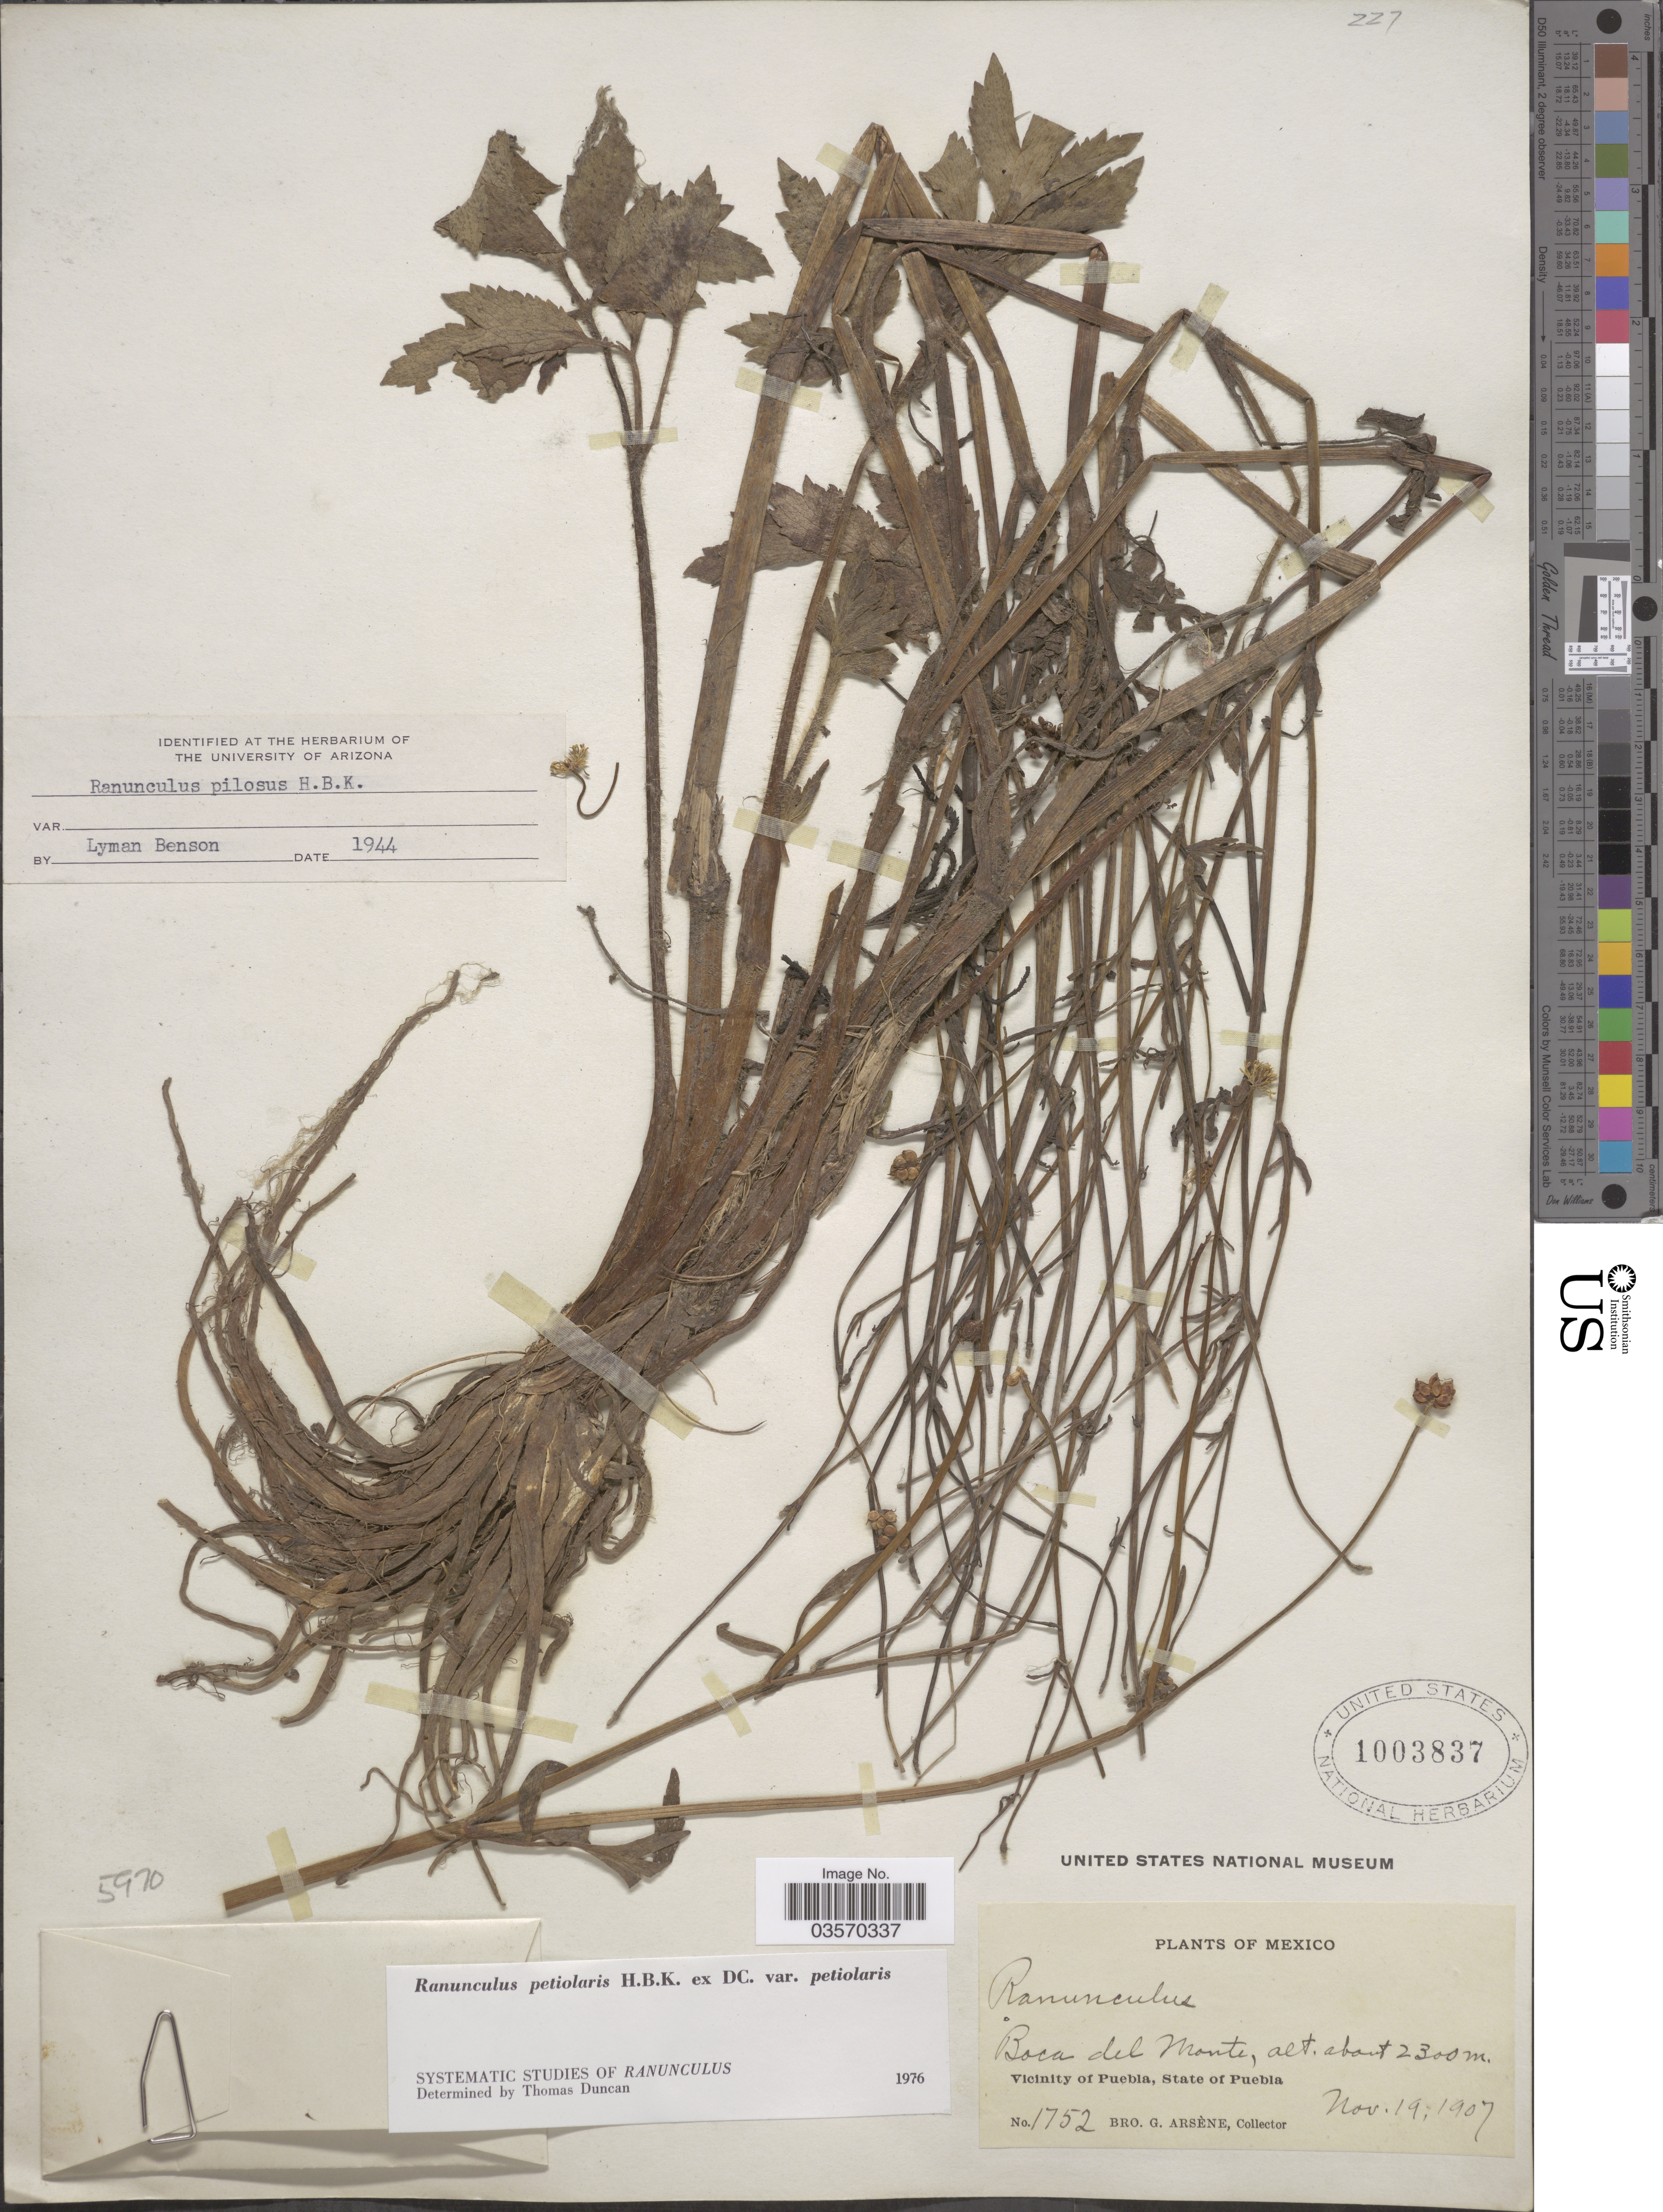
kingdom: Plantae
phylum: Tracheophyta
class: Magnoliopsida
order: Ranunculales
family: Ranunculaceae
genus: Ranunculus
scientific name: Ranunculus petiolaris var. petiolaris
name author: Kunth ex DC.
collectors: Bro. G. Arsène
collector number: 1752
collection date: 1907-11-19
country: Mexico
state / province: Puebla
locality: Boca del Monte. Vicinity of Puebla.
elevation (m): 2300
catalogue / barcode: US 1003837